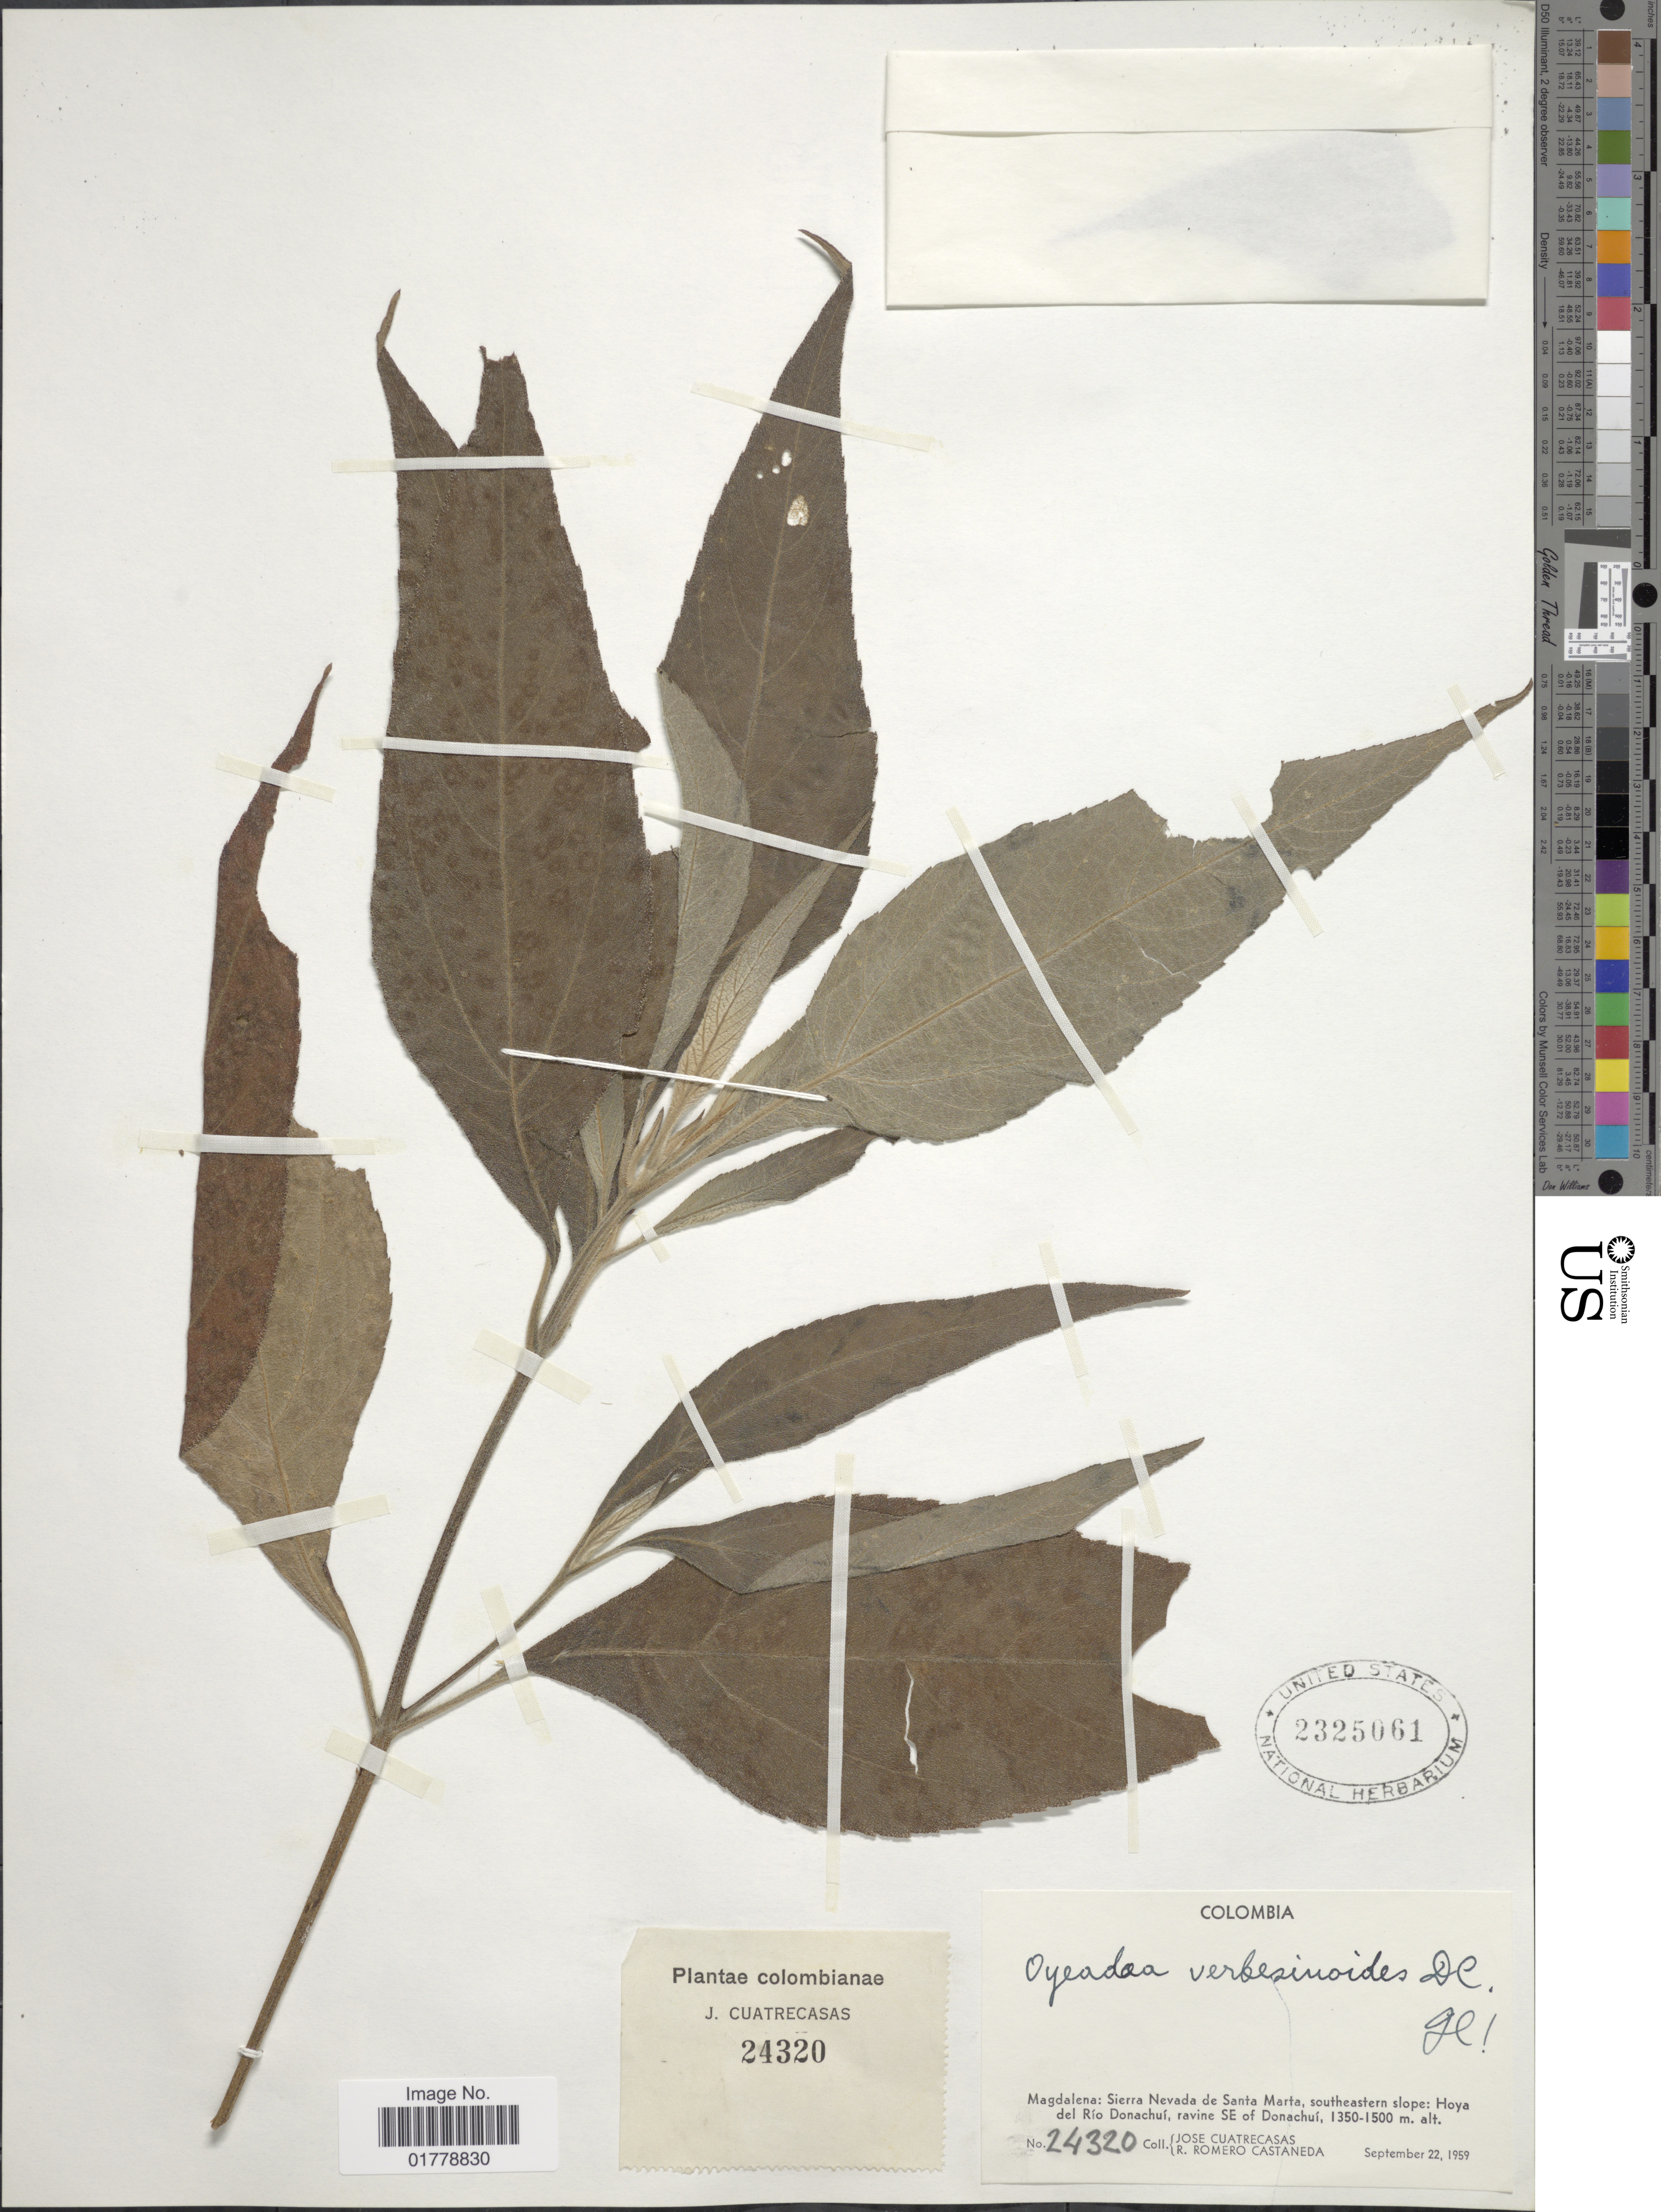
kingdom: Plantae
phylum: Tracheophyta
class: Magnoliopsida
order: Asterales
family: Asteraceae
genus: Oyedaea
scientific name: Oyedaea verbesinoides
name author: DC.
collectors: J. Cuatrecasas & R. Romero Castañeda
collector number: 24320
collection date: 1959-09-22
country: Colombia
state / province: Magdalena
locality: Magdalena: Sierra Nevada de Santa Marta, southeastern slope: Hoya del Río Donachuí, ravine SE of Donachuí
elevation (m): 1350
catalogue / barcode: US 2325061